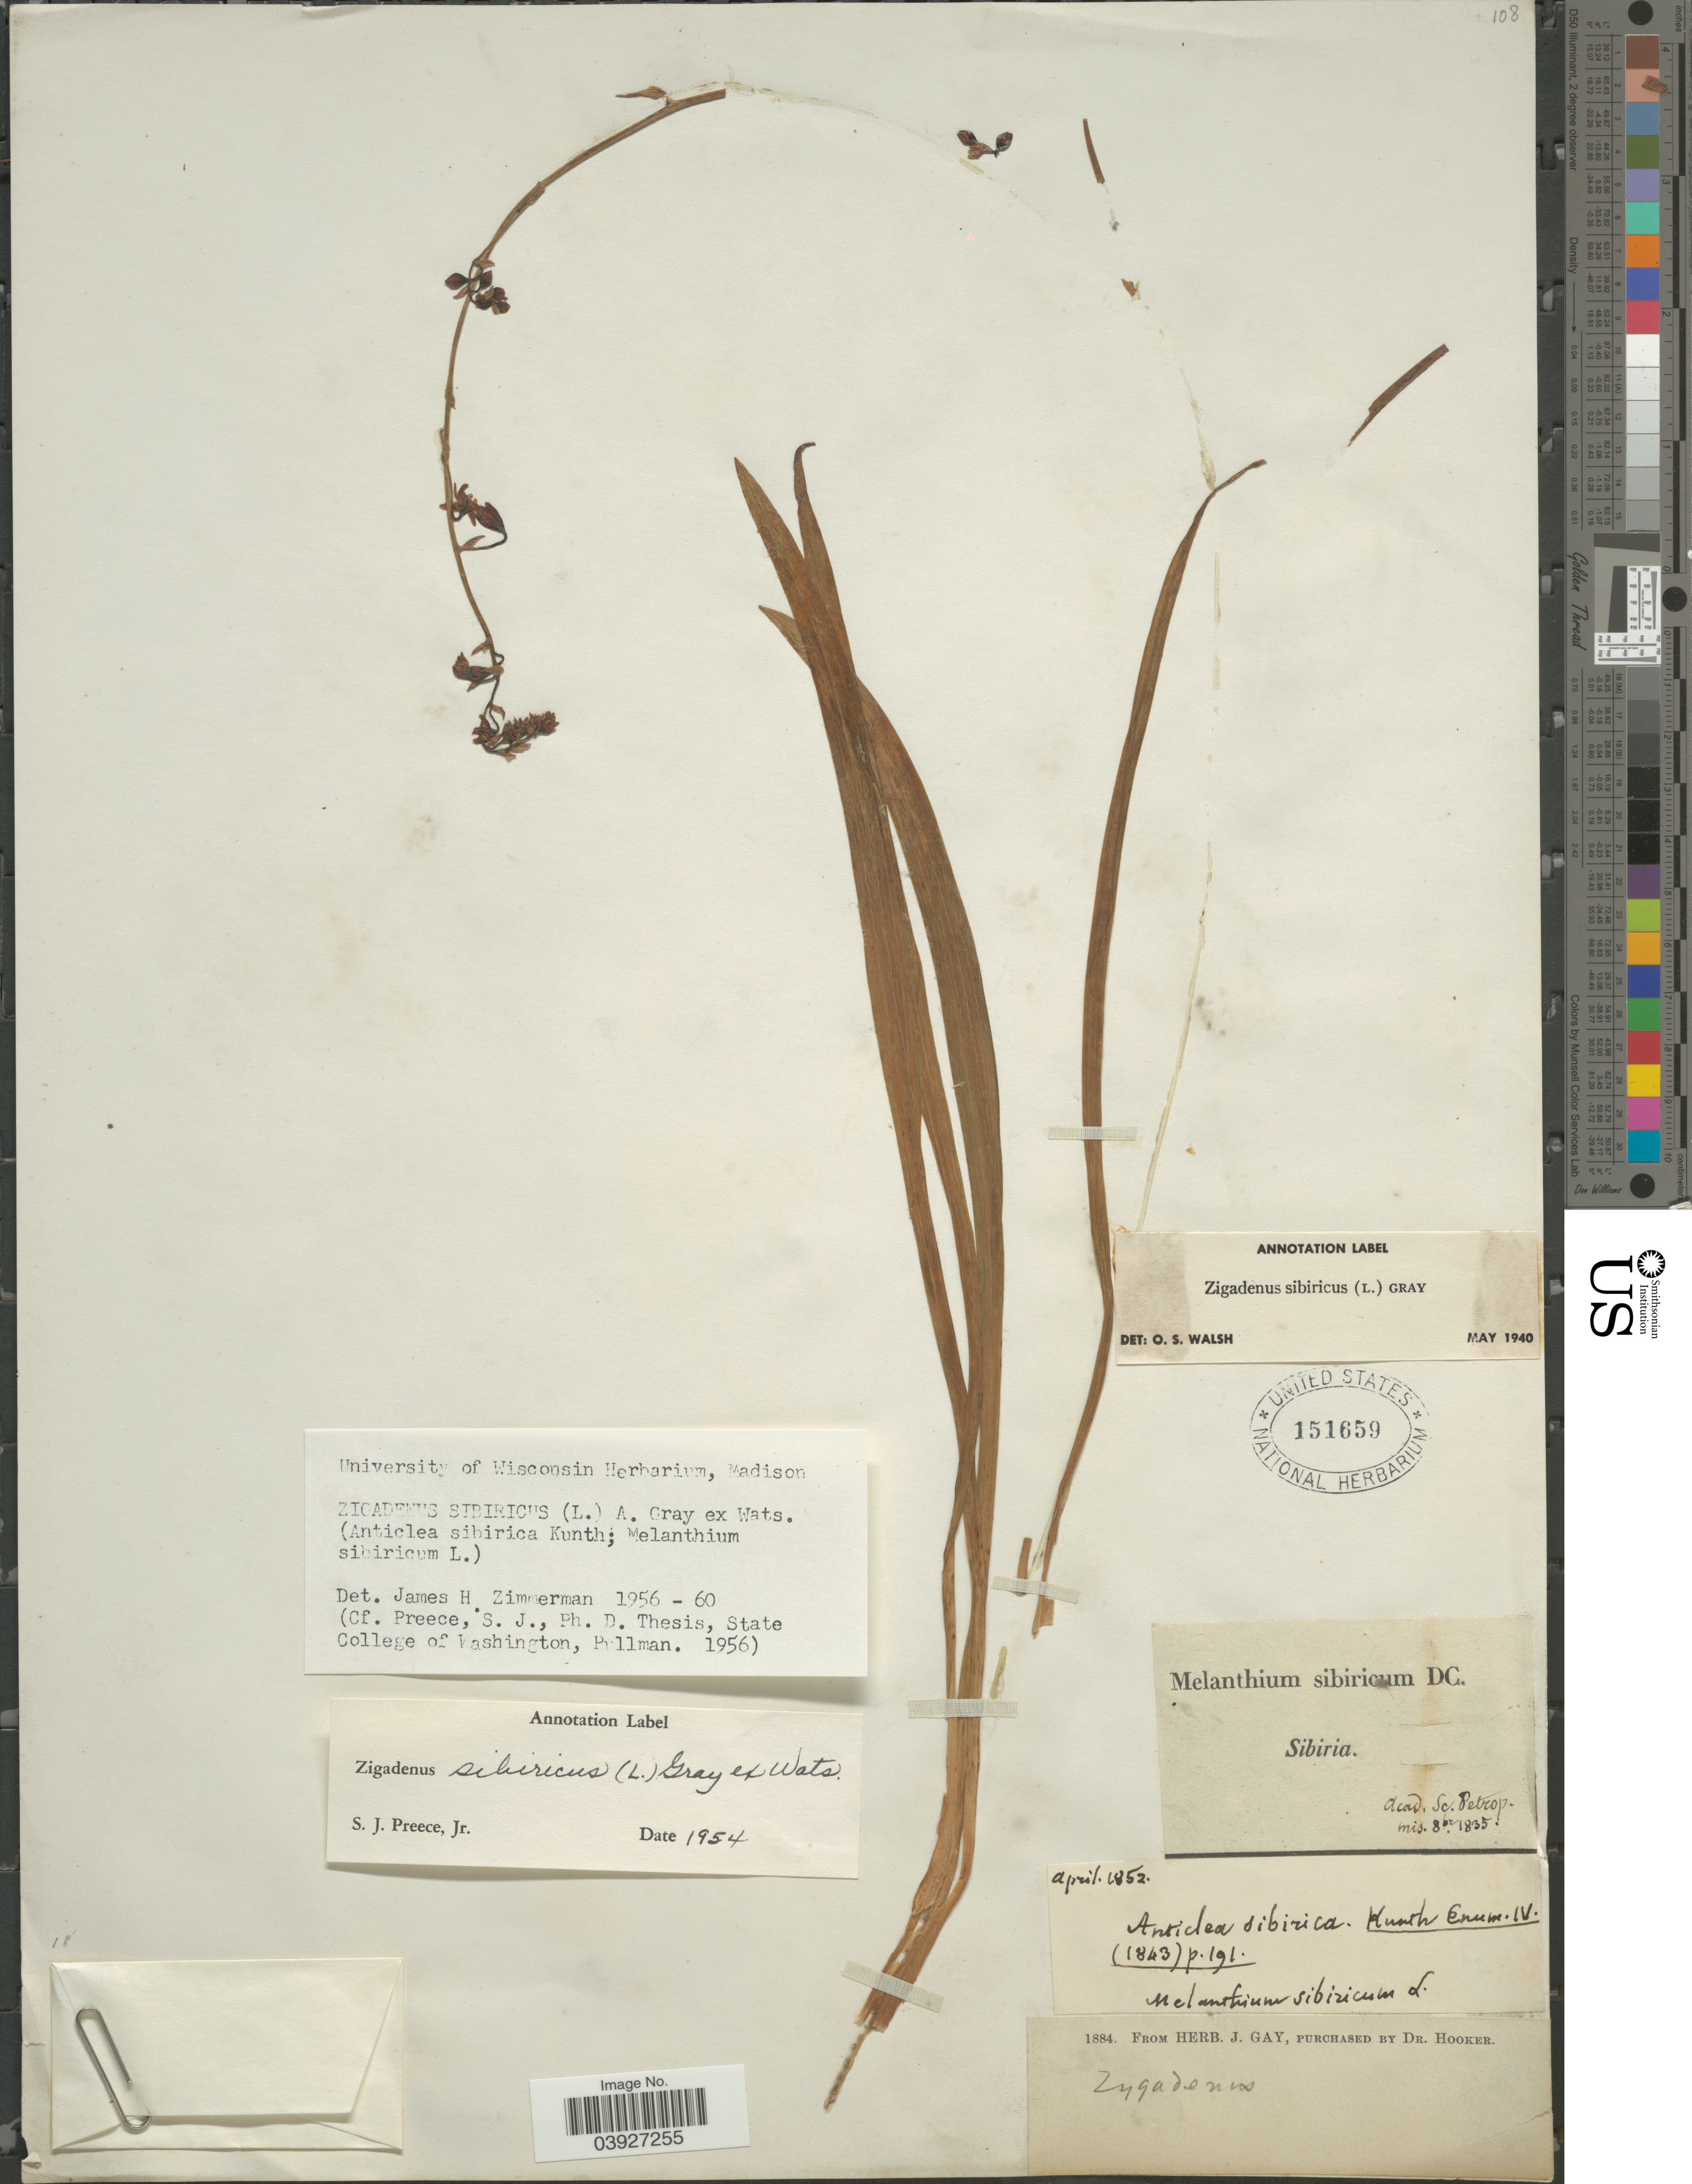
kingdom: Plantae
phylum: Tracheophyta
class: Liliopsida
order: Liliales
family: Melanthiaceae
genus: Anticlea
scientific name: Anticlea sibirica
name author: (L.) Kunth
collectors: ex herb. J. Gay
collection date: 1884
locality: Sibiria.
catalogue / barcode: US 151659